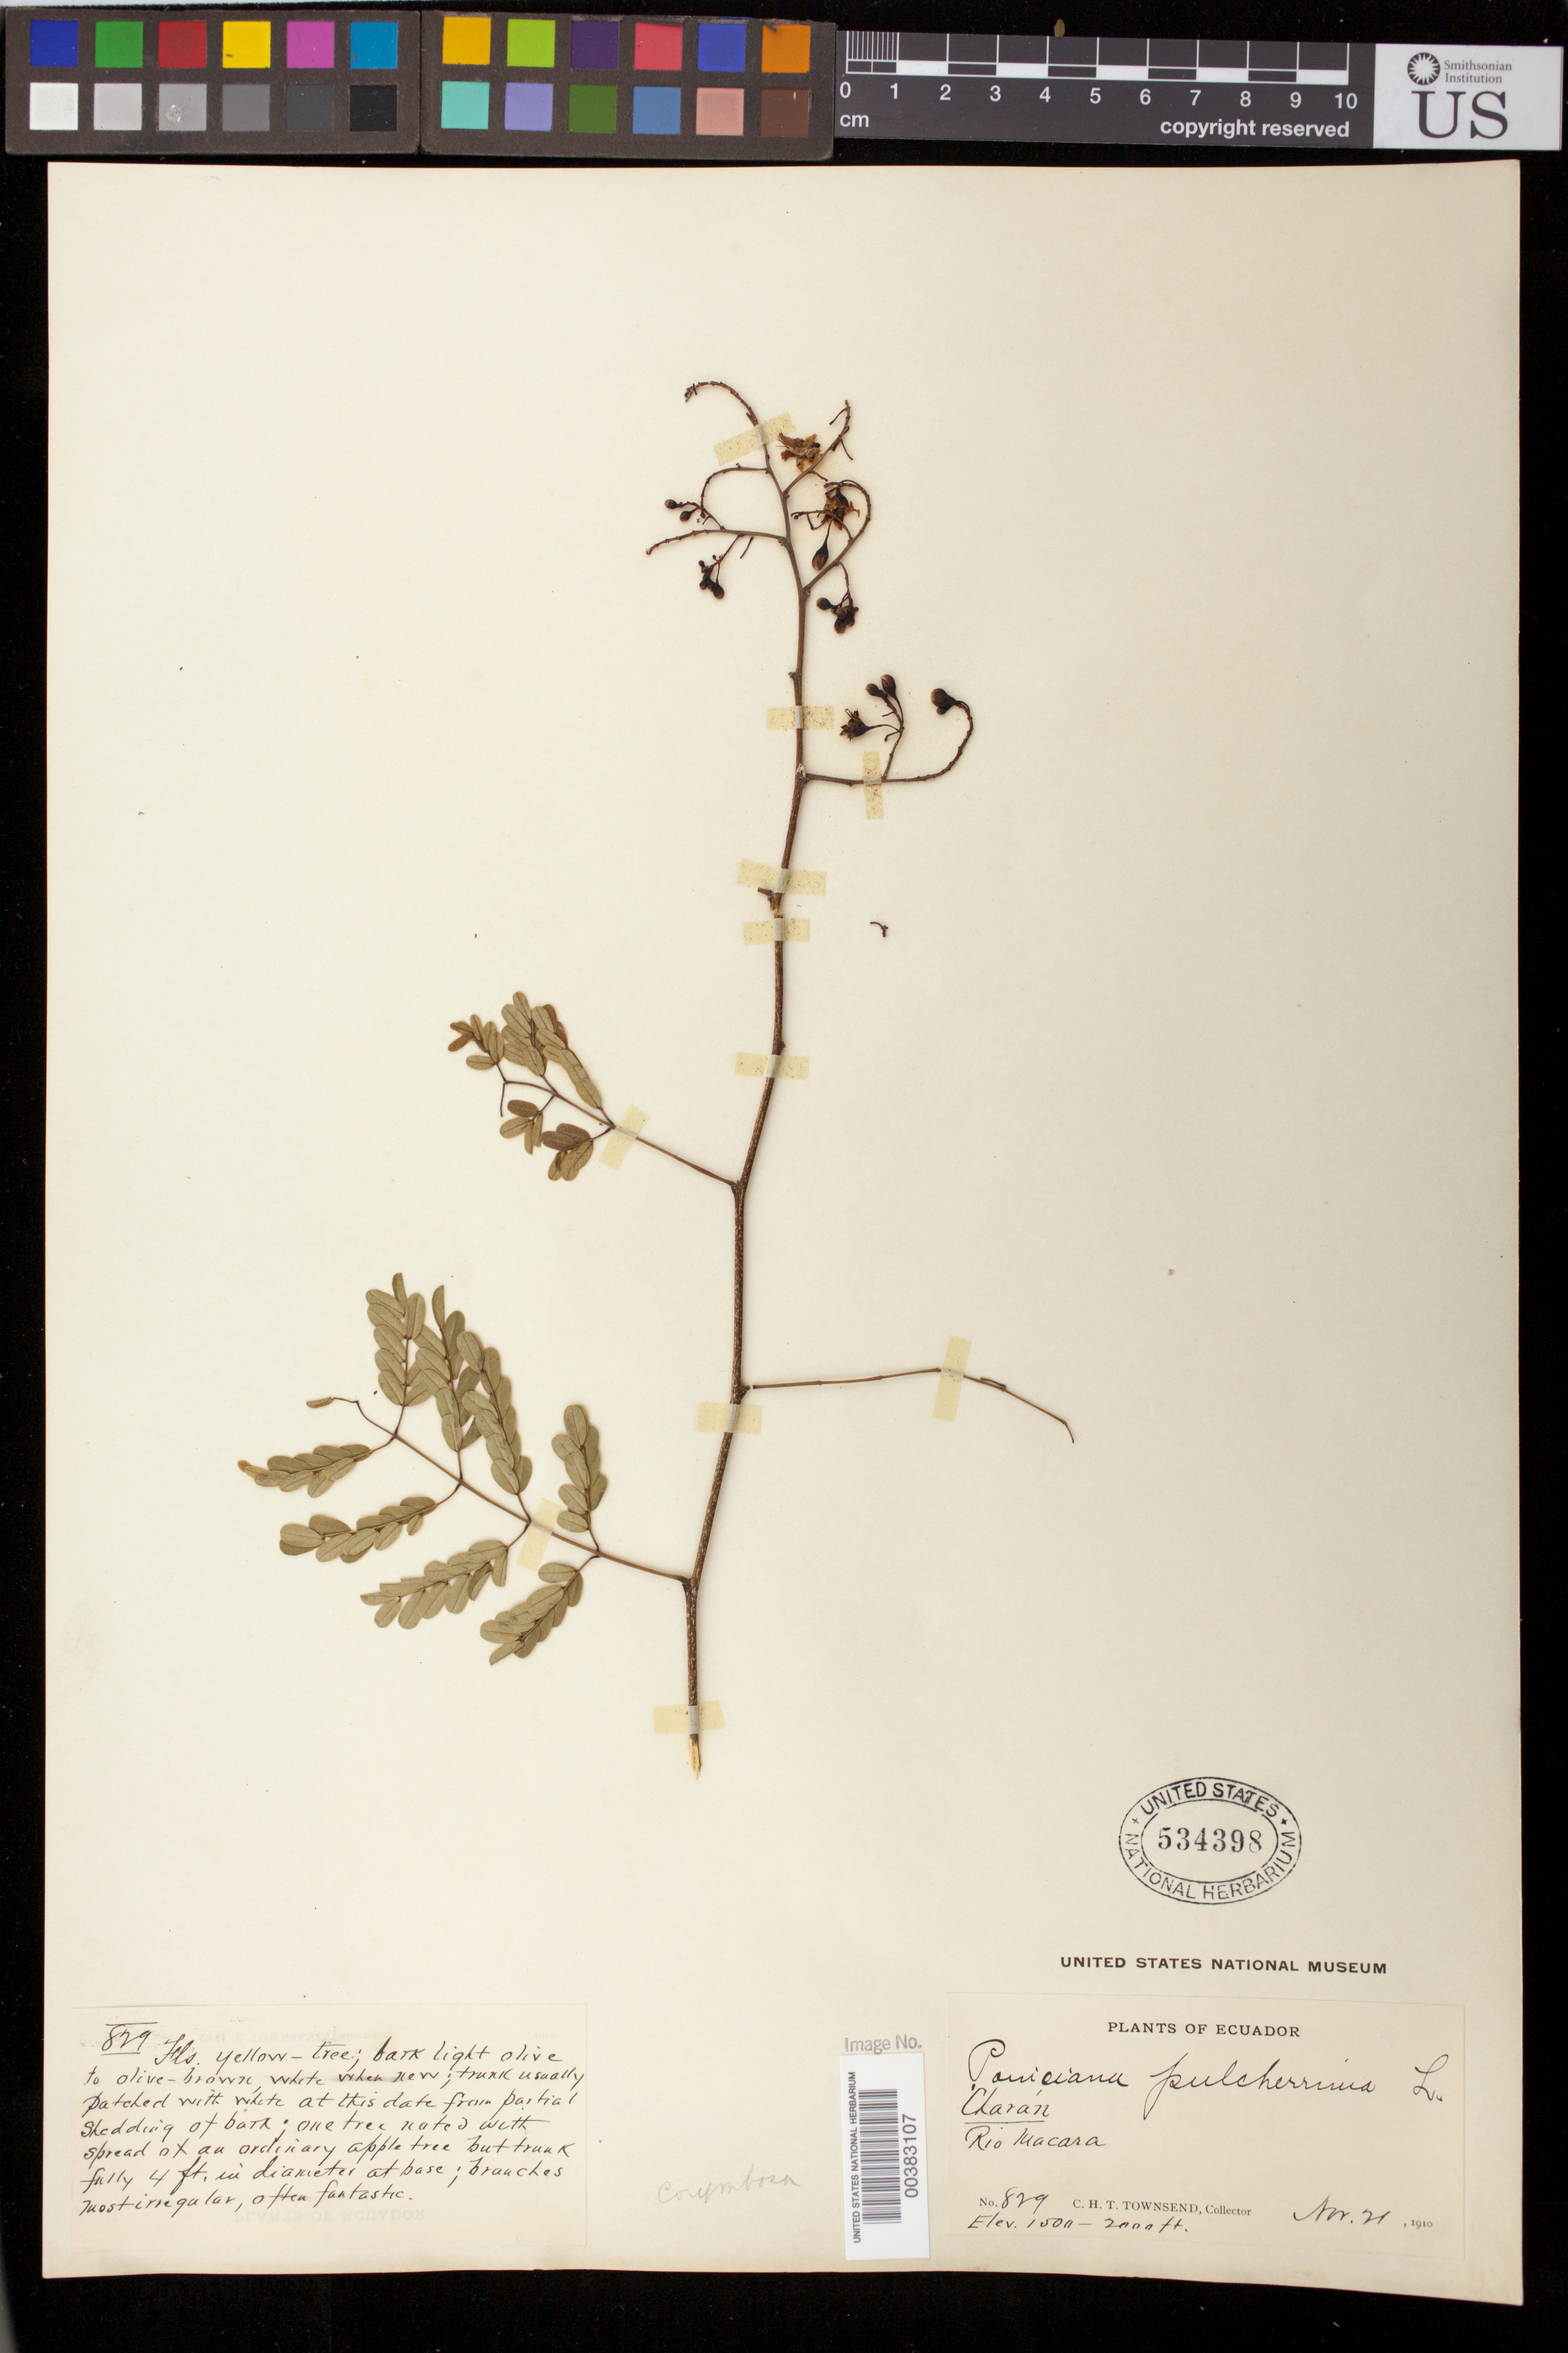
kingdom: Plantae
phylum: Tracheophyta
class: Magnoliopsida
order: Fabales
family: Fabaceae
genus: Libidibia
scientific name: Libidibia glabrata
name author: (Kunth) C. Cast. & G.P. Lewis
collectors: C. H. T. Townsend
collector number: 829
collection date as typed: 21 Nov 1910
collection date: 1910-11-21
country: Ecuador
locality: Rio Macara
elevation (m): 457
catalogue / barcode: US 534398